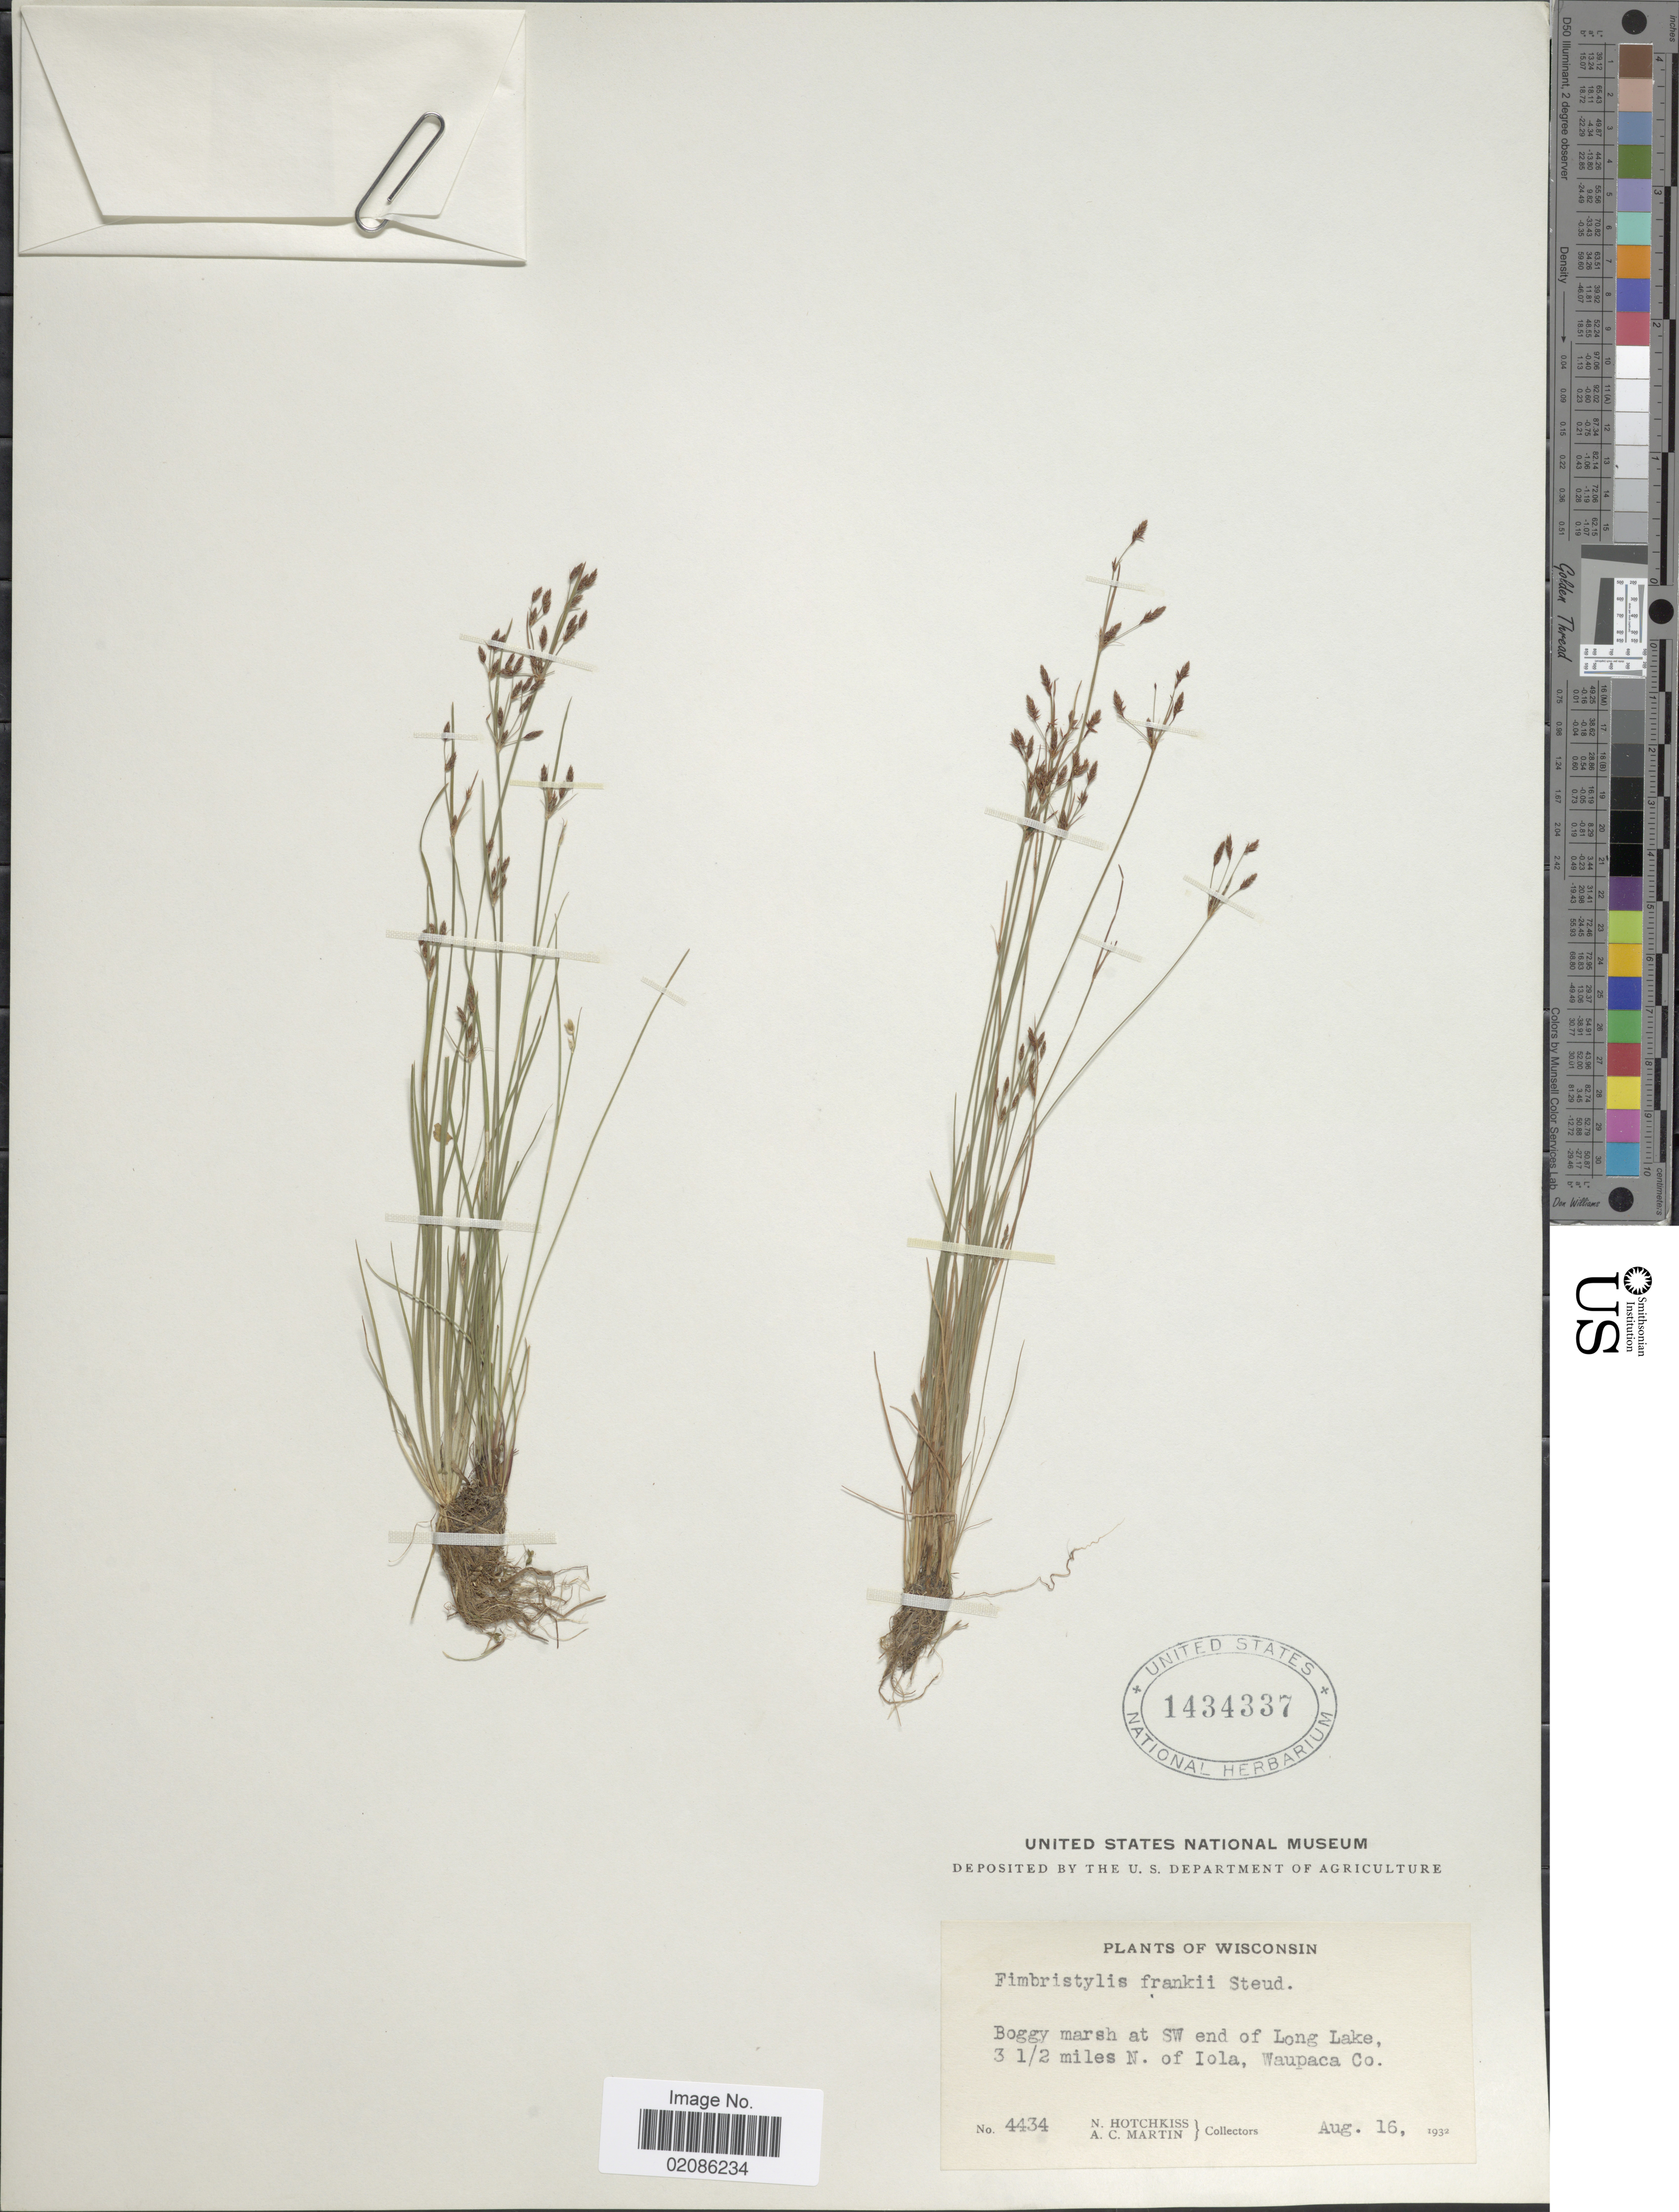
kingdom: Plantae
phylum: Tracheophyta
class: Liliopsida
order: Poales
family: Cyperaceae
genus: Fimbristylis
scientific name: Fimbristylis autumnalis (L.) Roem. & Schult.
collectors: N. Hotchkiss & A. C. Martin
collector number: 4434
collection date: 1932-08-16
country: United States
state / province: Wisconsin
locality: Boggy marsh at SW end of Long Lake, 3½ miles N of Iola, Waupaca Co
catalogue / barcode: US 1434337